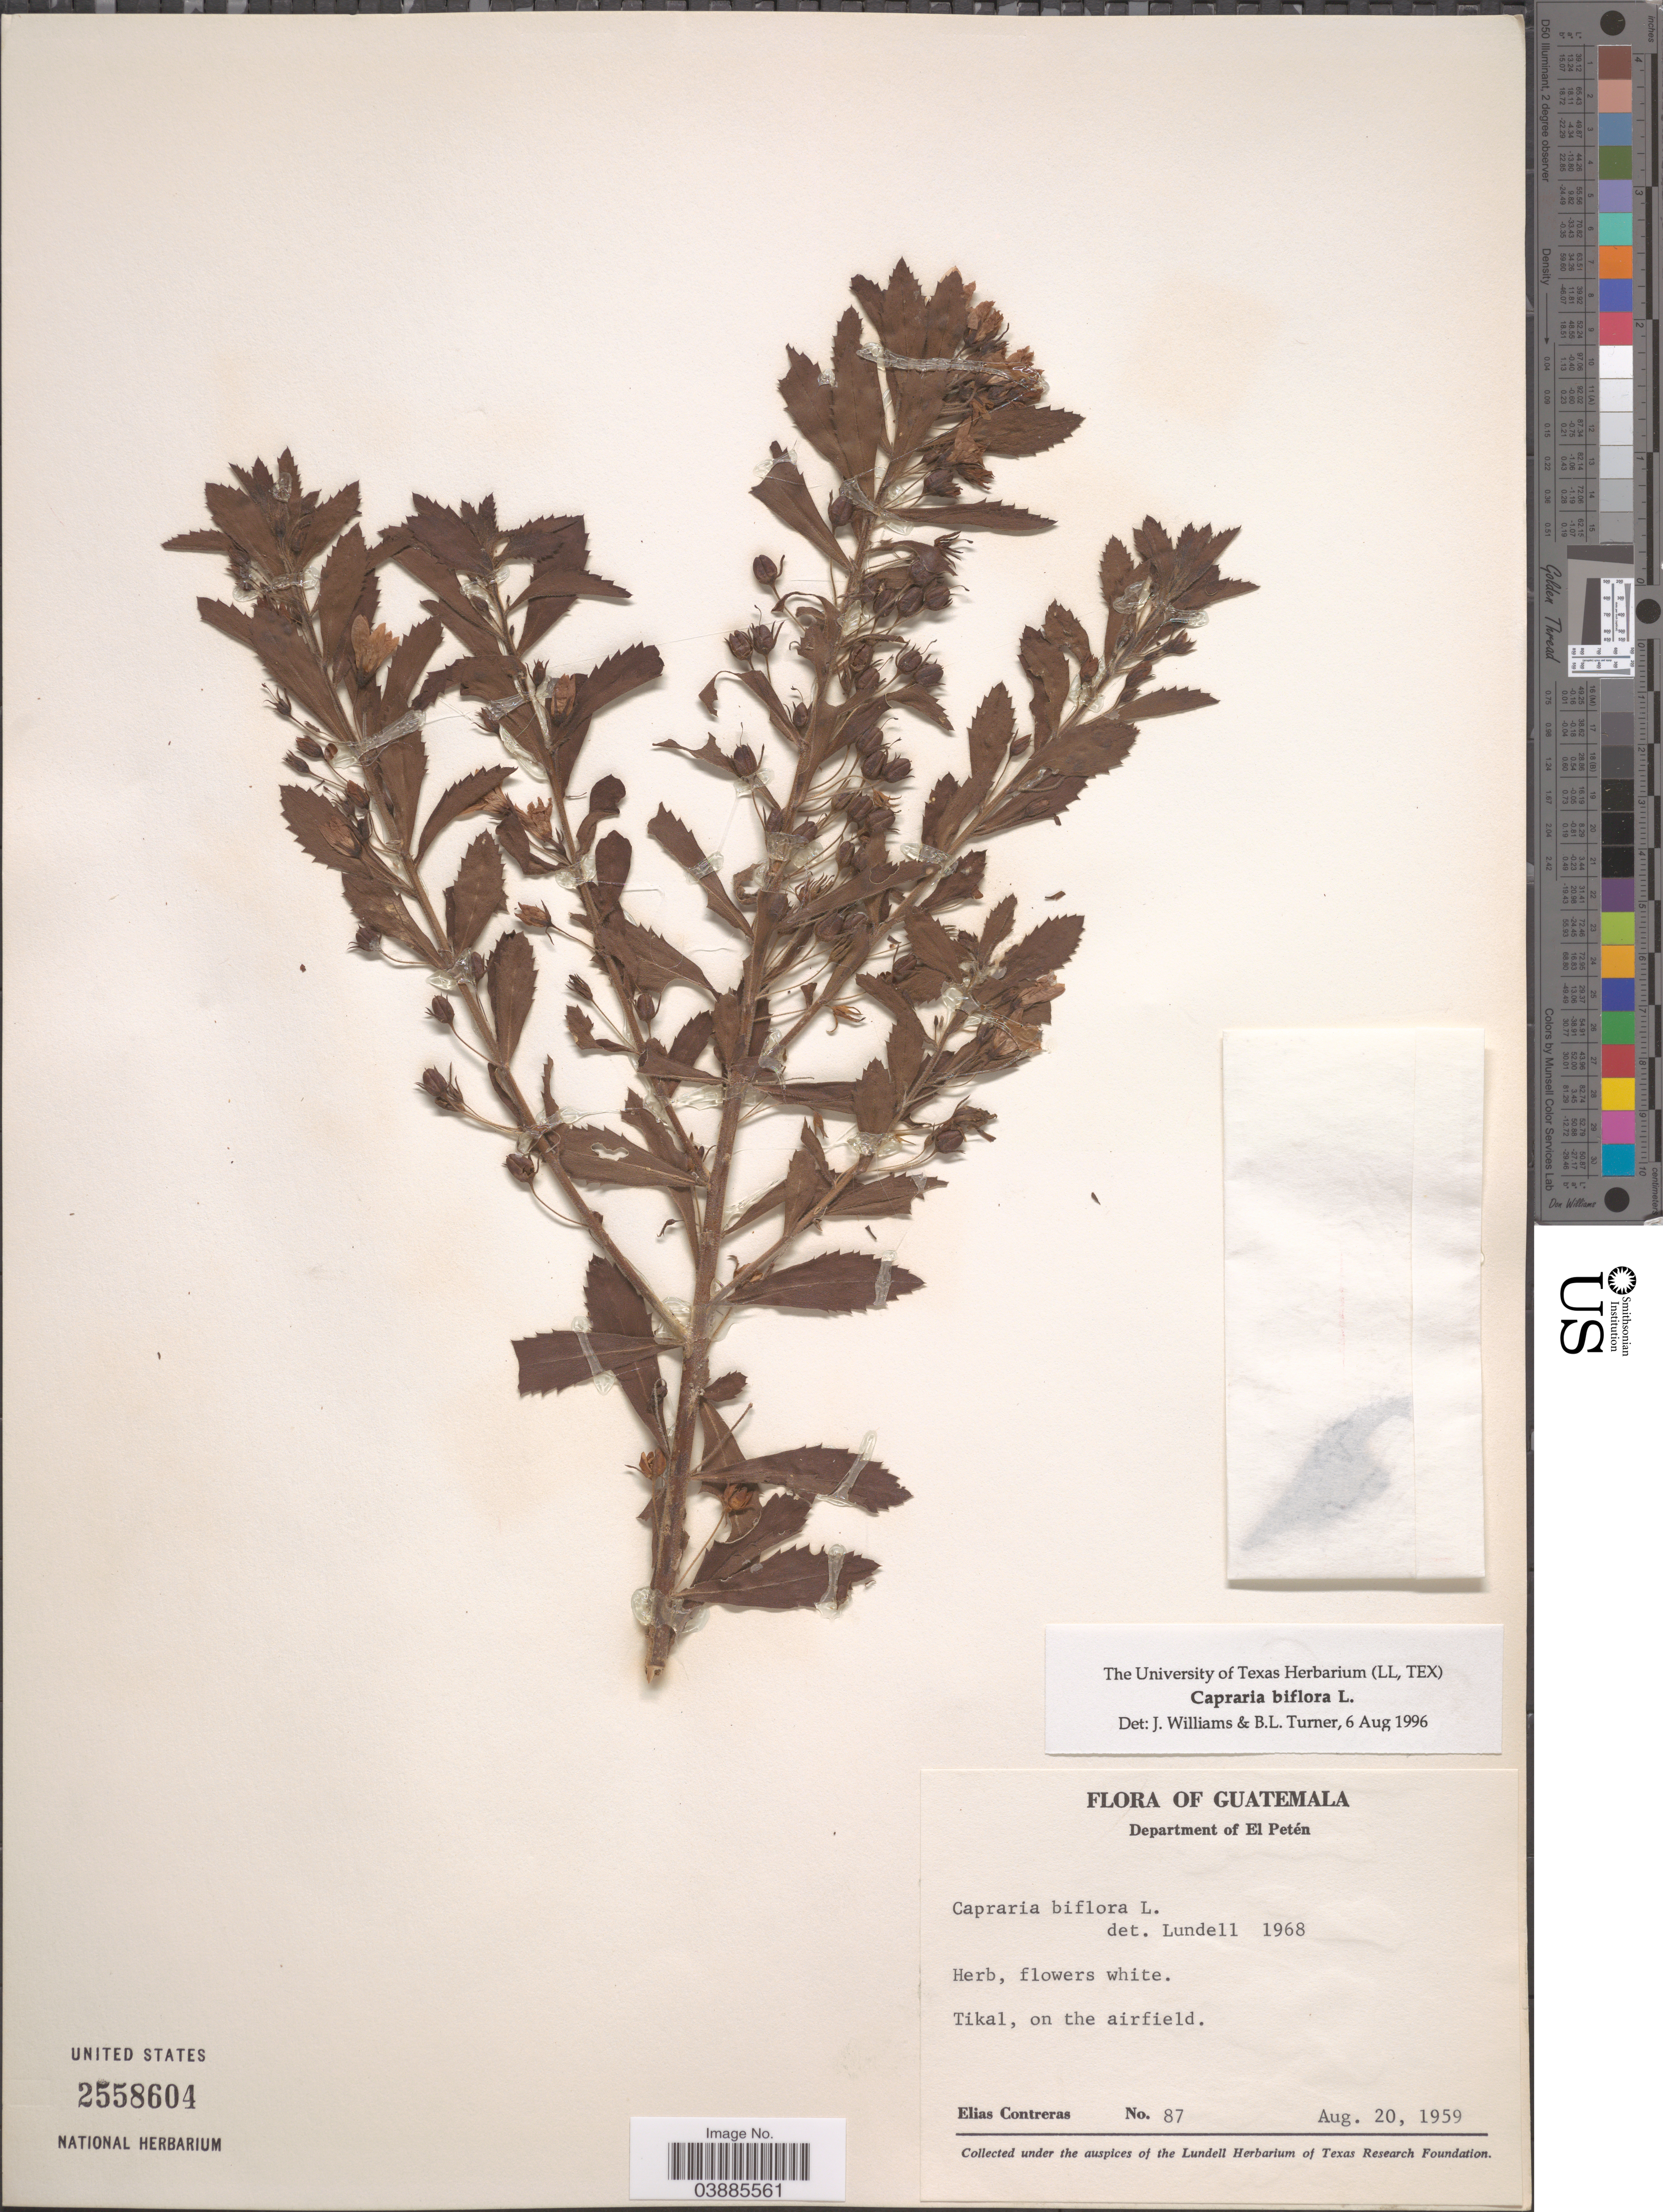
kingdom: Plantae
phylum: Tracheophyta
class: Magnoliopsida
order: Lamiales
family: Scrophulariaceae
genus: Capraria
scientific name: Capraria biflora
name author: L.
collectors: E. Contreras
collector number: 87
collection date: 1959-08-20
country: Guatemala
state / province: El Peten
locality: Department of El Petén. Tikal, on the airfield.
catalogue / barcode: US 2558604